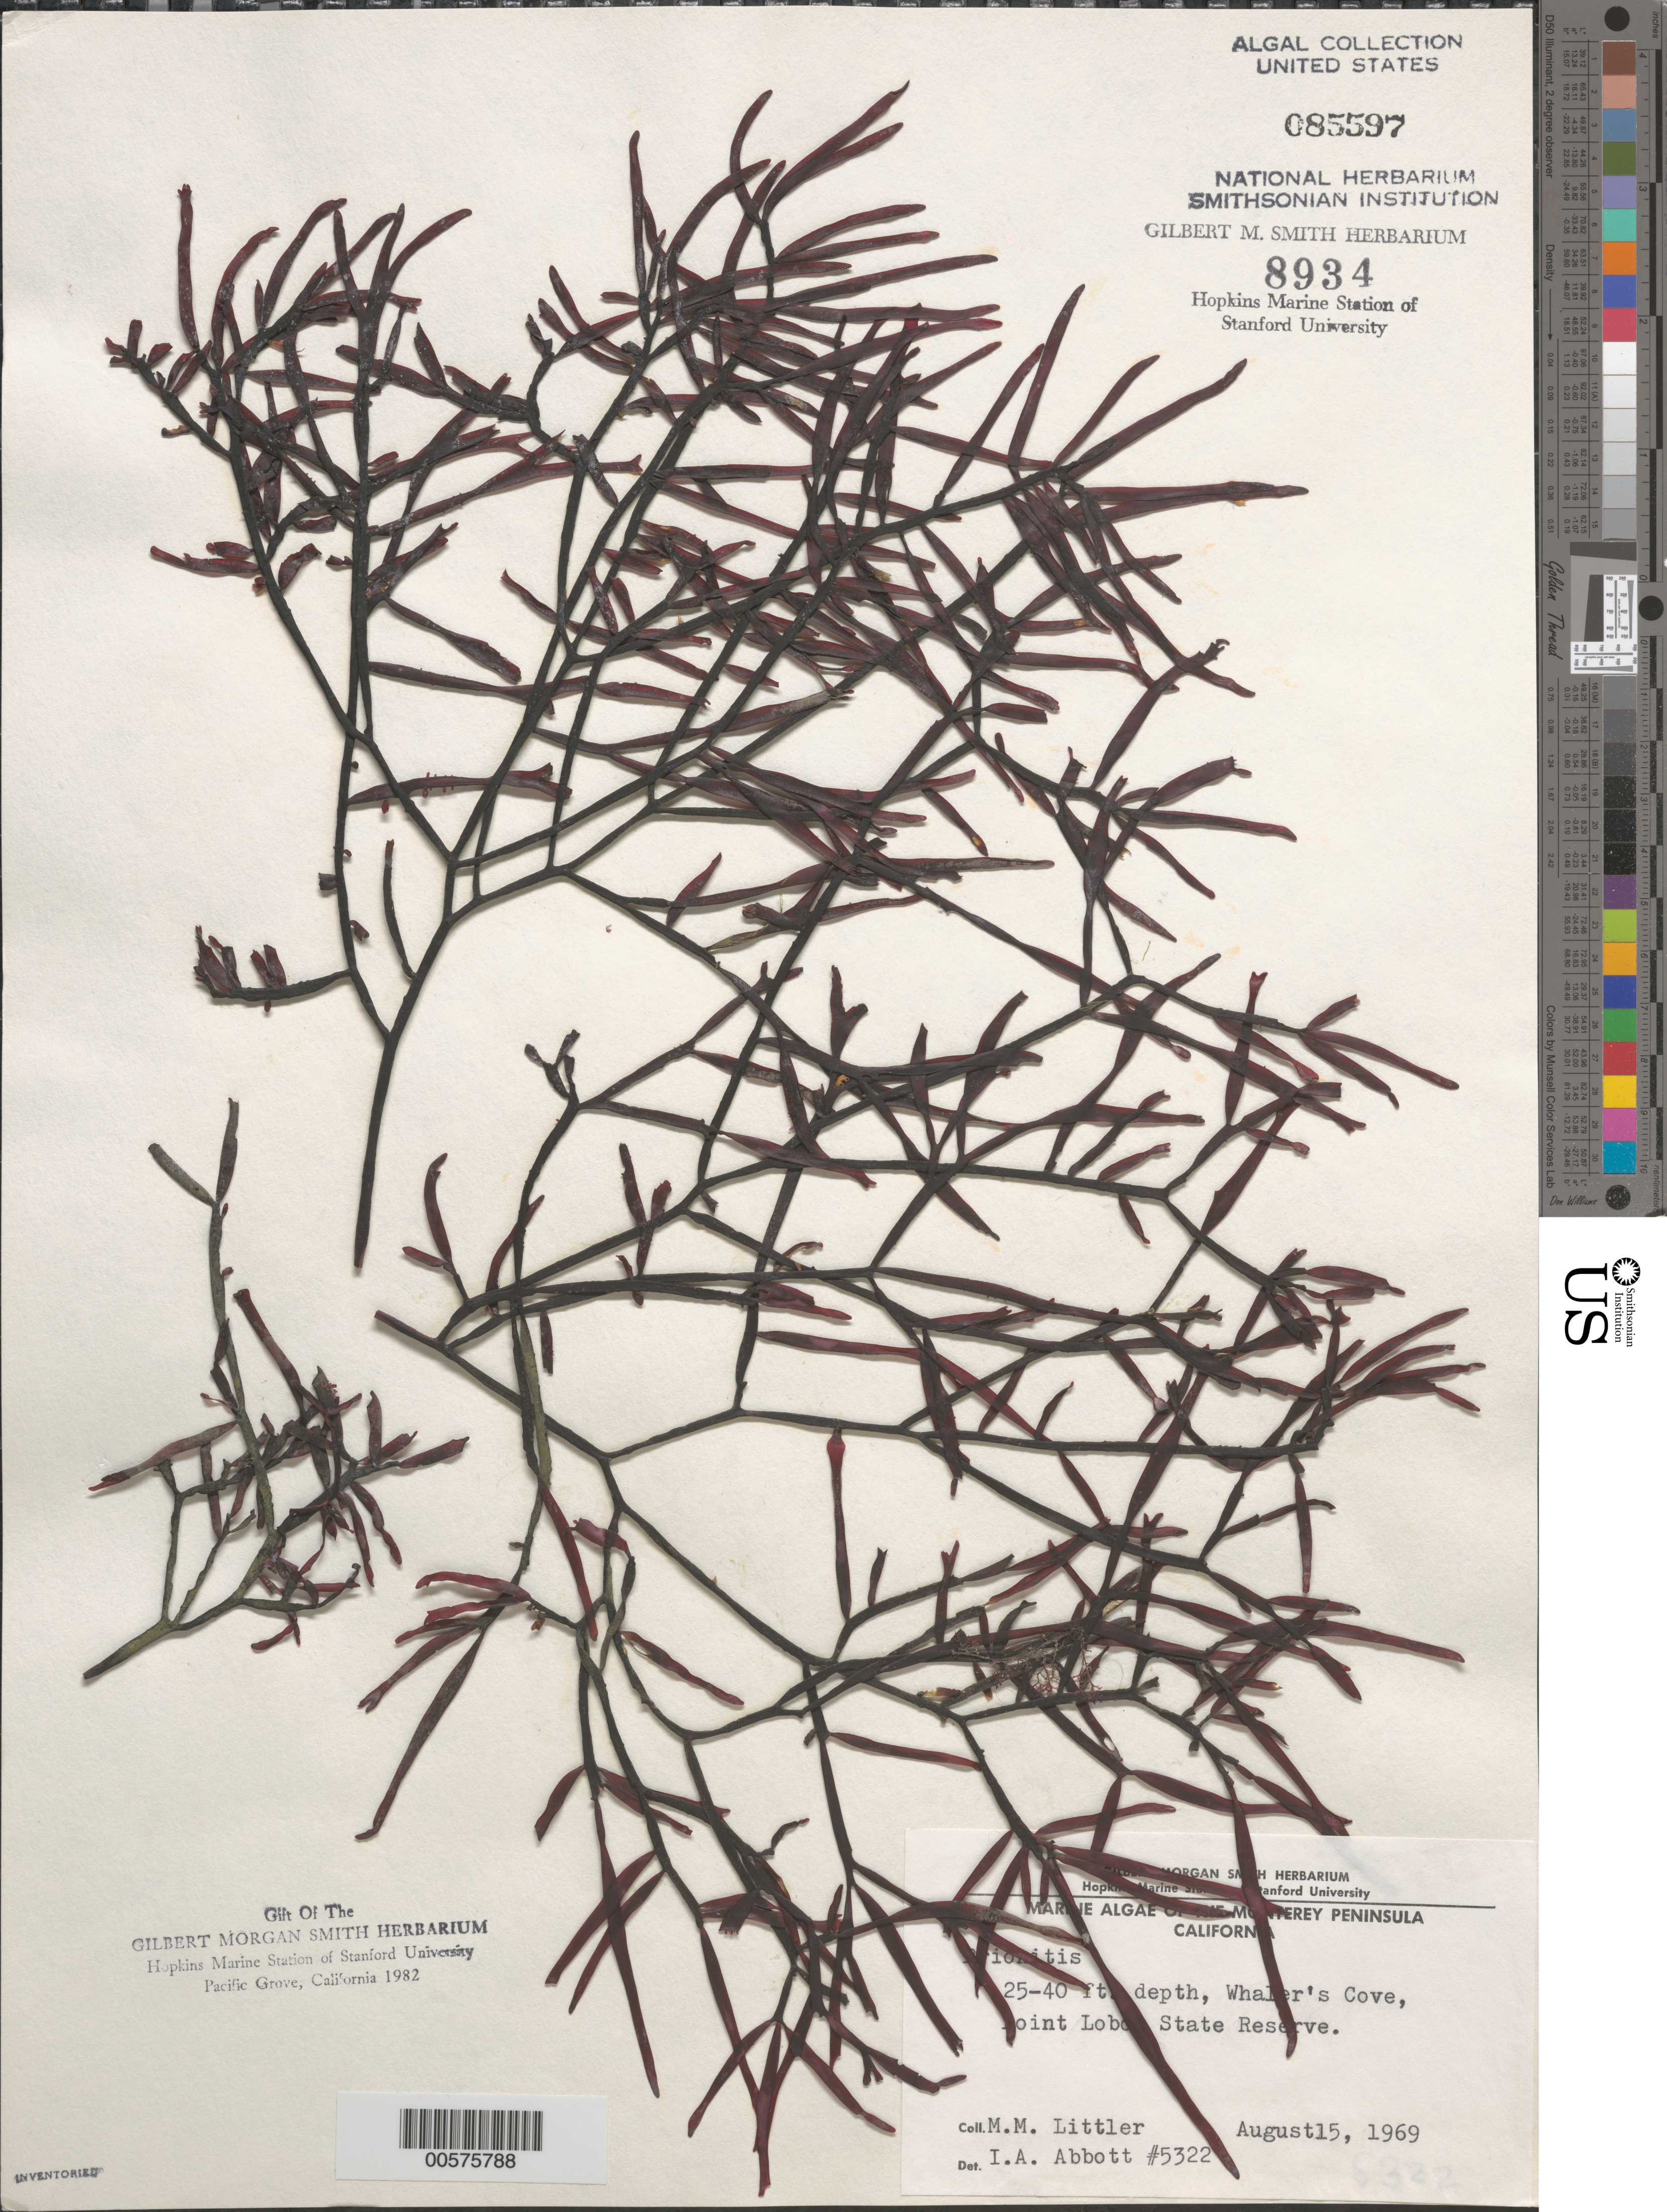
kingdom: Plantae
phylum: Rhodophyta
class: Florideophyceae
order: Cryptonemiales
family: Cryptonemiaceae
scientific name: Prionitis sp.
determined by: Abbott, Isabella A.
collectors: M. M. Littler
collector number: IAA 5322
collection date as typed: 15 Aug 1969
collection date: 1969-08-15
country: United States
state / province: California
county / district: Monterey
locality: Whaler's Cove, Point Lobos State Reserve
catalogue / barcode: US 85597